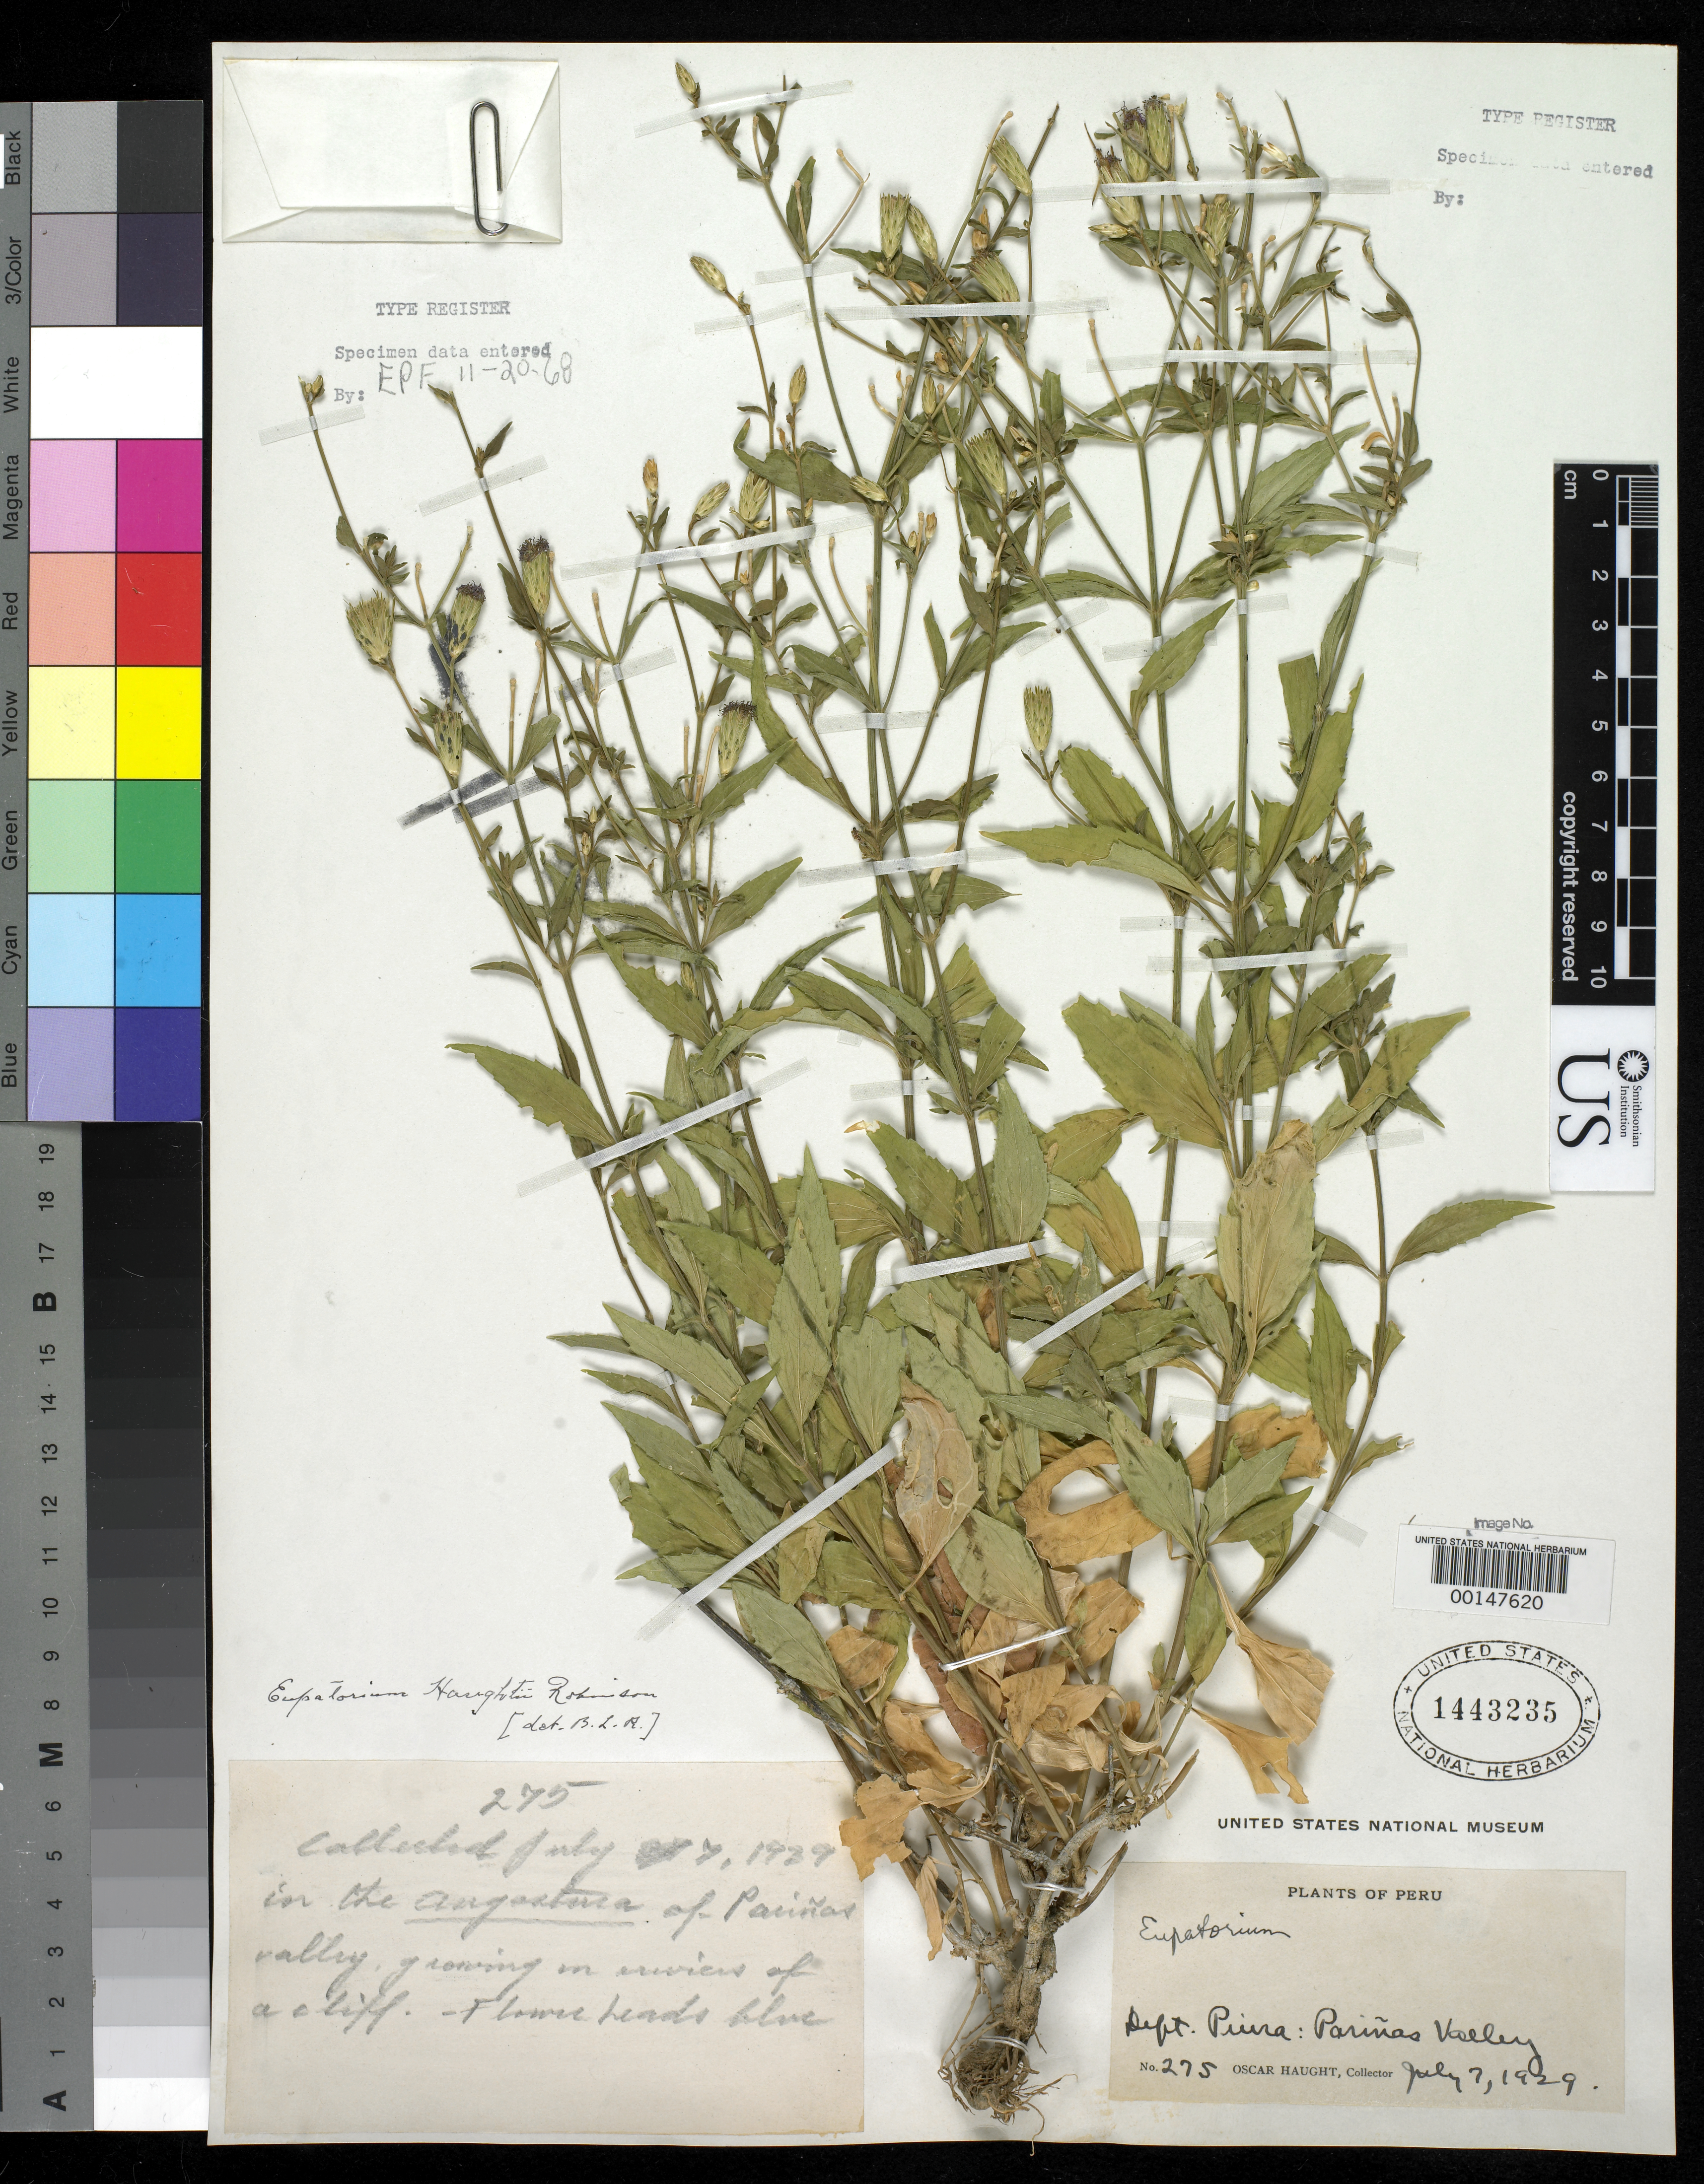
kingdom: Plantae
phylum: Tracheophyta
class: Magnoliopsida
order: Asterales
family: Asteraceae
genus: Eupatorium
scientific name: Eupatorium haughtii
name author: B.L. Rob.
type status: Isotype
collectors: O. L. Haught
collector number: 275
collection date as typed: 07 Jul 1929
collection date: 1929-07-07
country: Peru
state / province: Piura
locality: Parinas Valley.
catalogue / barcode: US 1443235